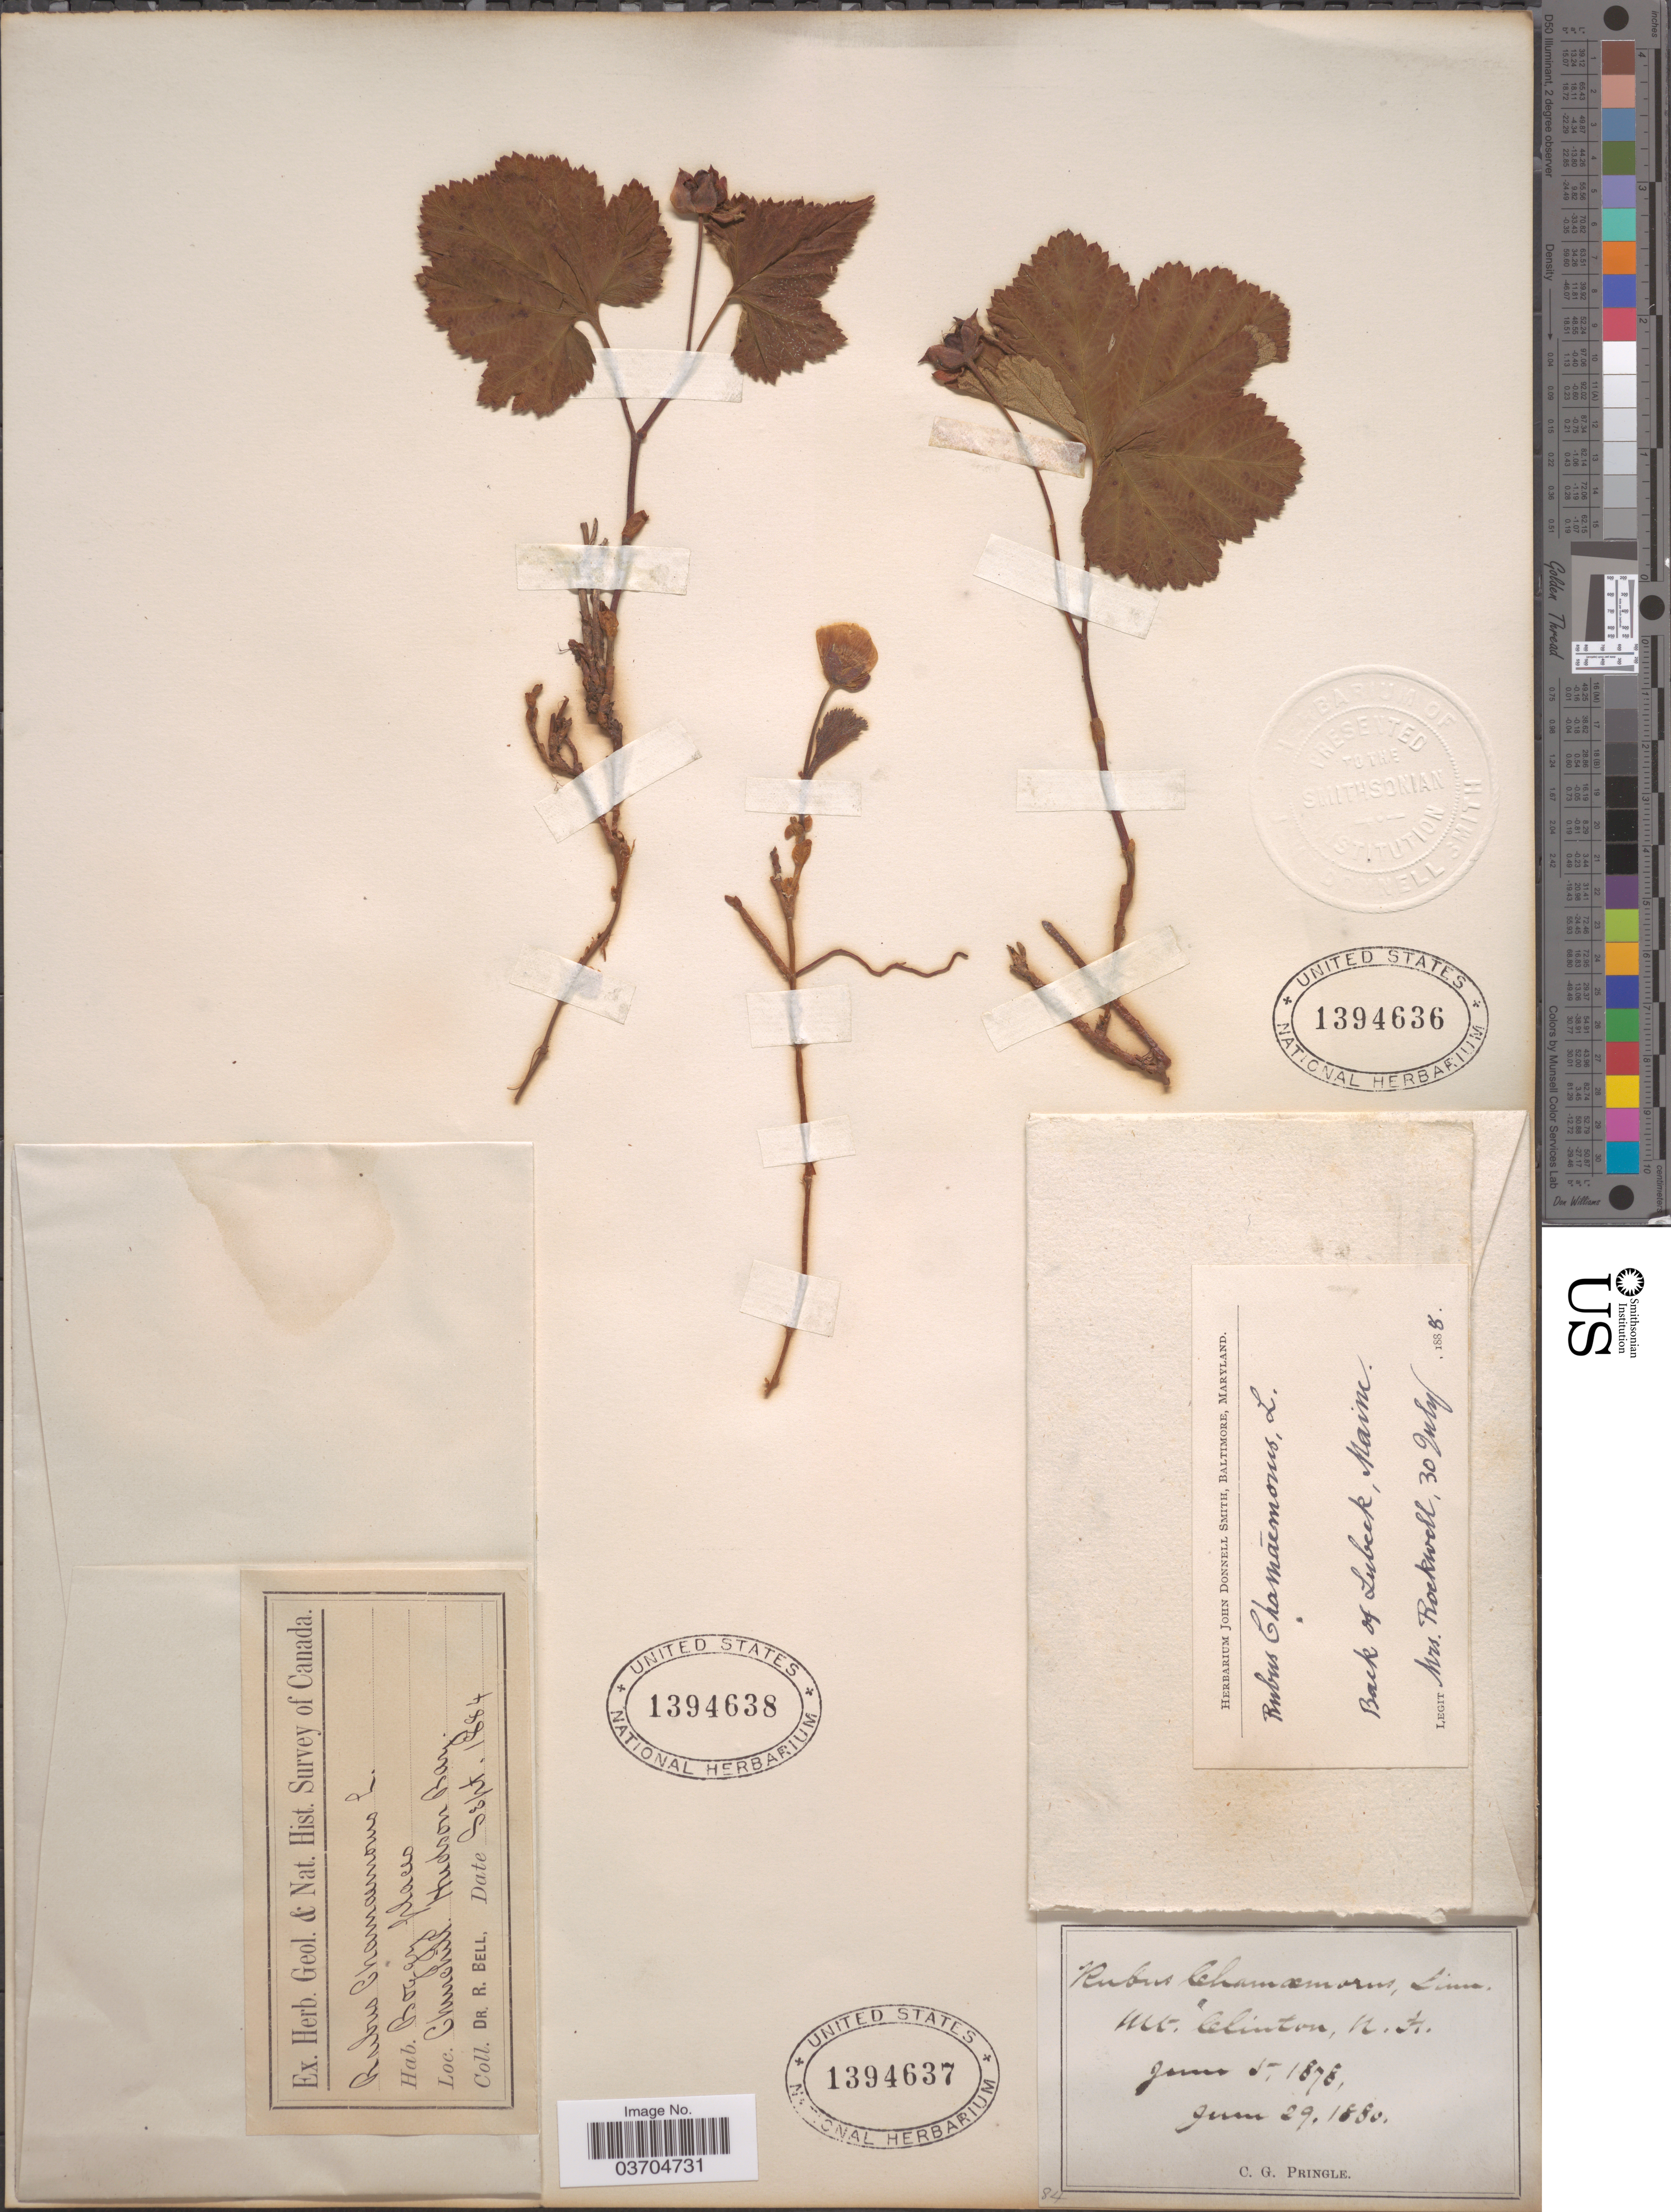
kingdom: Plantae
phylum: Tracheophyta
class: Magnoliopsida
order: Rosales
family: Rosaceae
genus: Rubus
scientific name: Rubus chamaemorus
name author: L.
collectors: Rockwell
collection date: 1888-07-30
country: United States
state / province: Maine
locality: Back of Lubeck.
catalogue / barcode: US 1394636-2